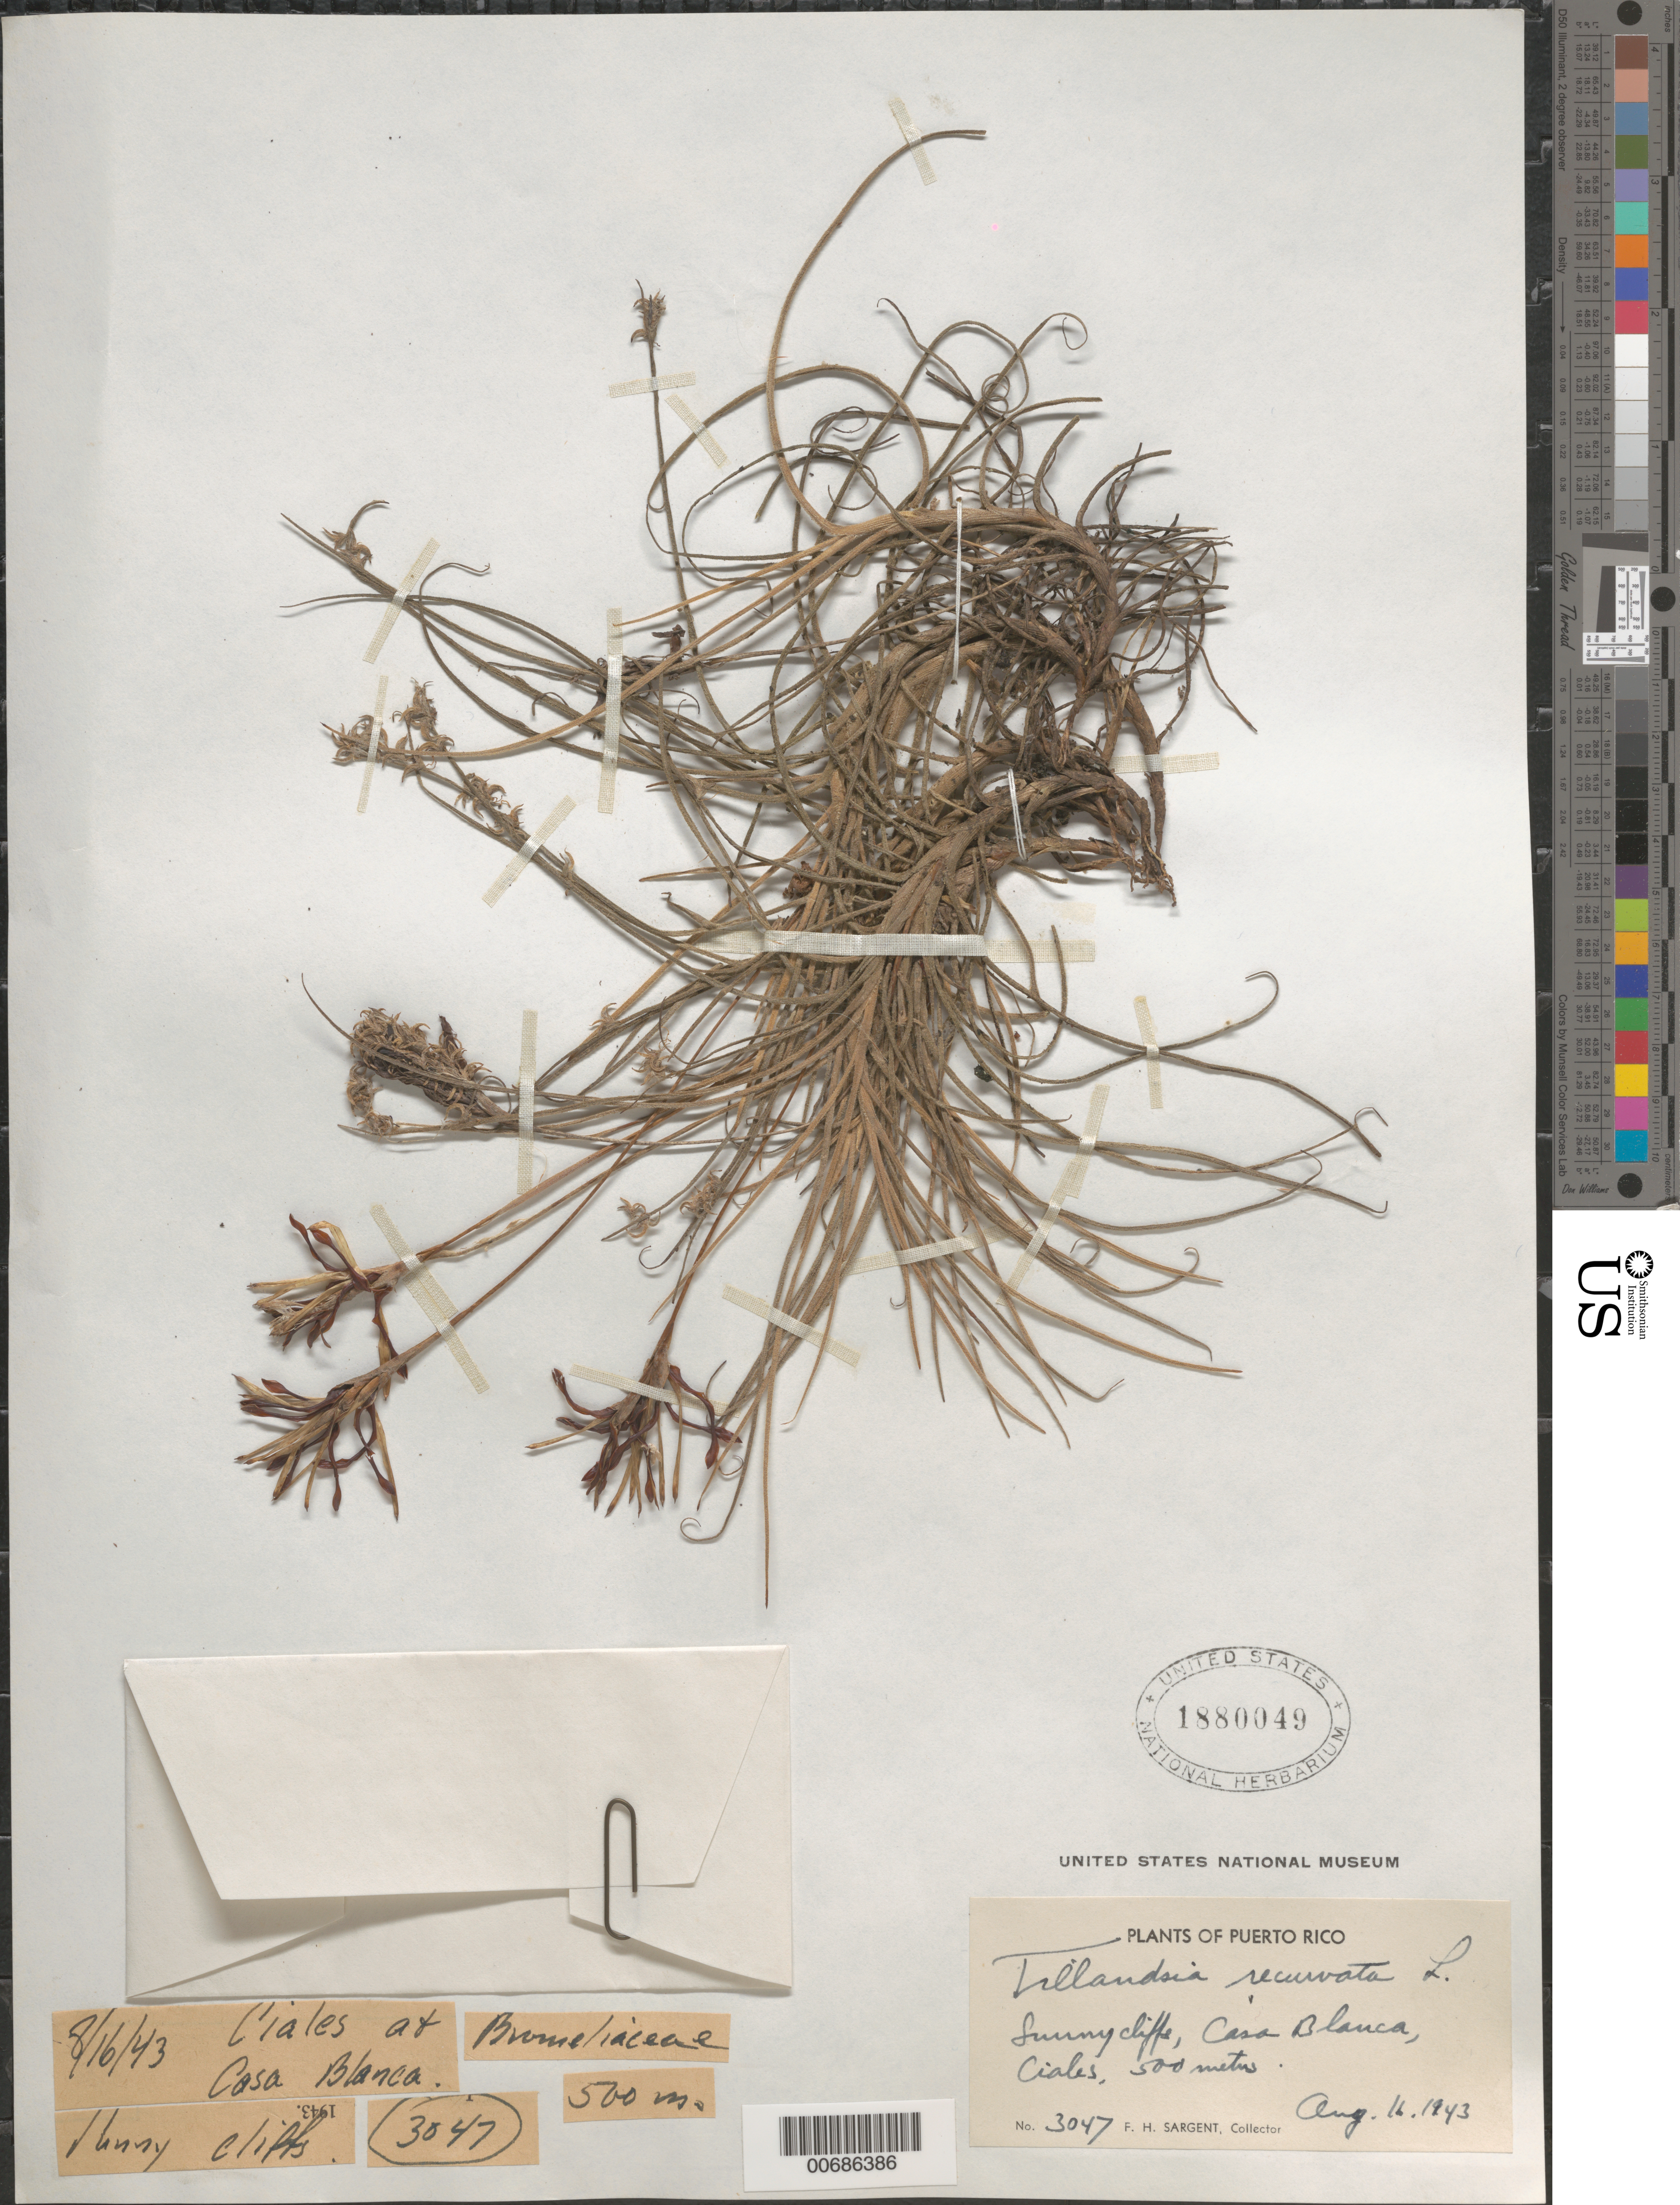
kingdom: Plantae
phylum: Tracheophyta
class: Liliopsida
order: Poales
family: Bromeliaceae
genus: Tillandsia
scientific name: Tillandsia recurvata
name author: L.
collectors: F. H. Sargent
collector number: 3047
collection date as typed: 16 Aug 1943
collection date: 1943-08-16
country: Puerto Rico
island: Greater Antilles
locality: Casa Blanca, Ciales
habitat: Sunny cliffs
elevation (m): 500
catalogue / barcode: US 1880049